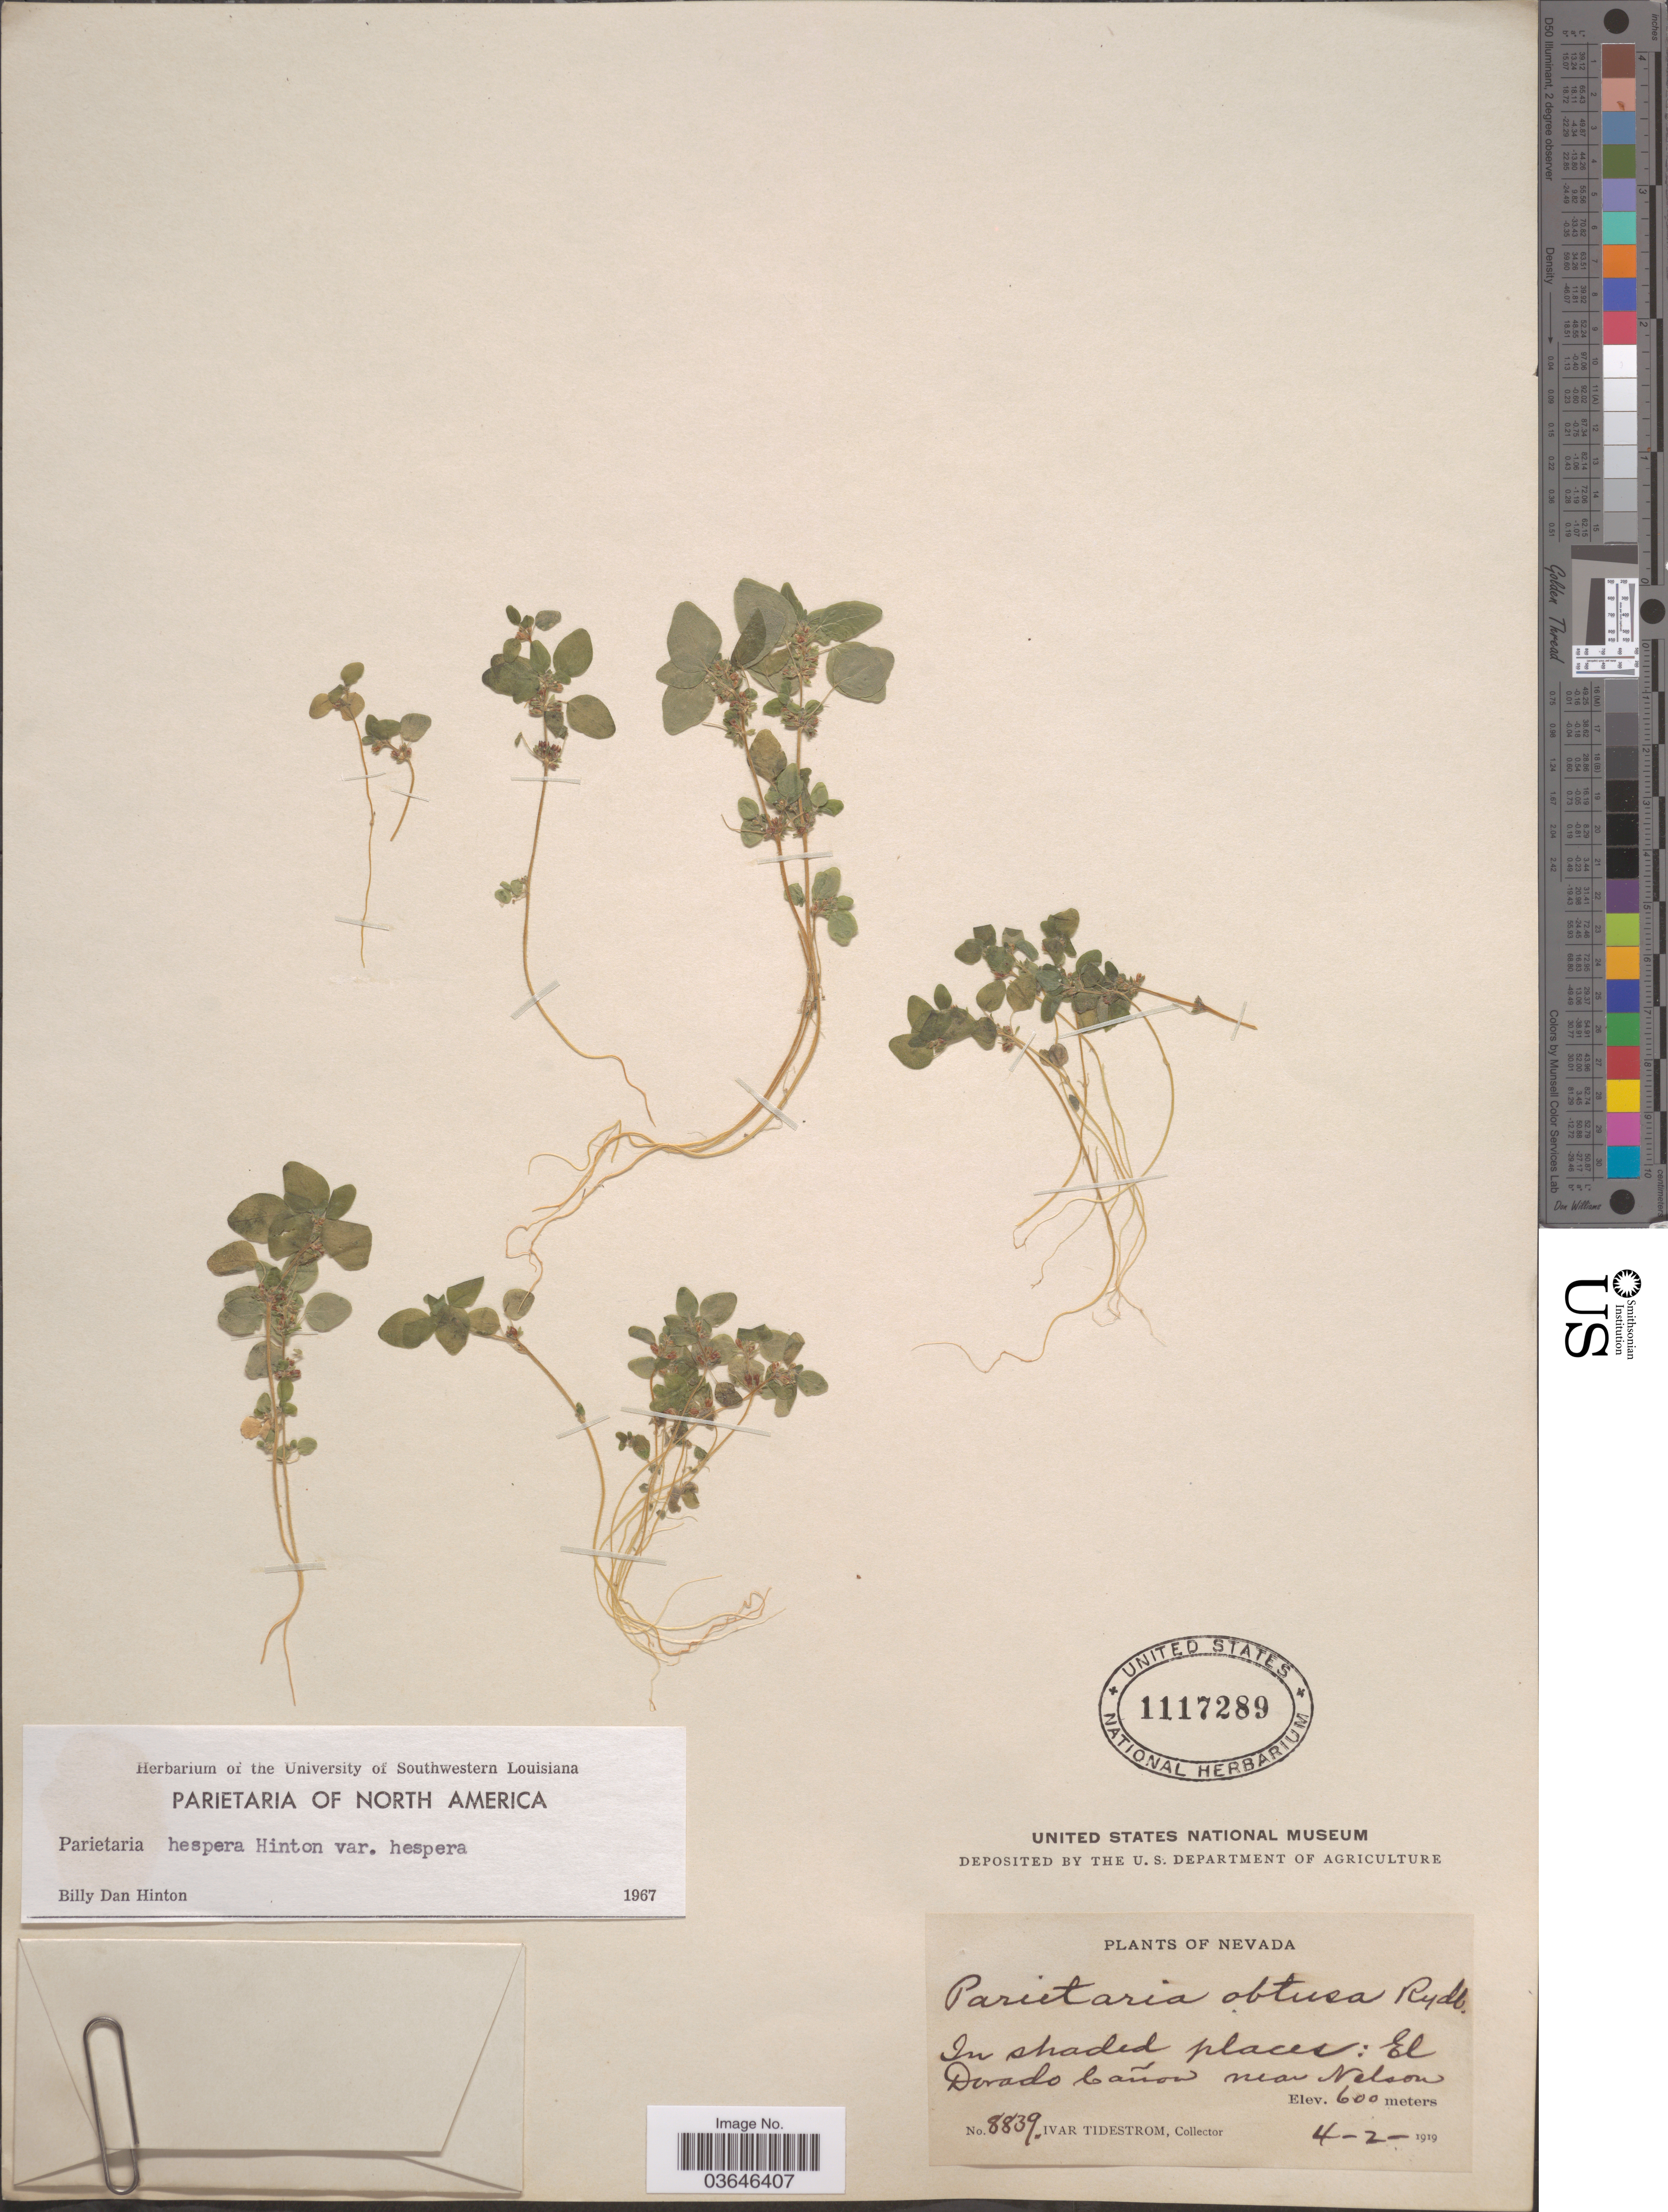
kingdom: Plantae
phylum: Tracheophyta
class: Magnoliopsida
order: Rosales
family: Urticaceae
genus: Parietaria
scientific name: Parietaria hespera var. hespera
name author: Hinton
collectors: I. F. Tidestrom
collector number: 8839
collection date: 1919-04-02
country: United States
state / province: Nevada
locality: El Dorado Cañon near Nelson.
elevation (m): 600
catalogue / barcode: US 1117289